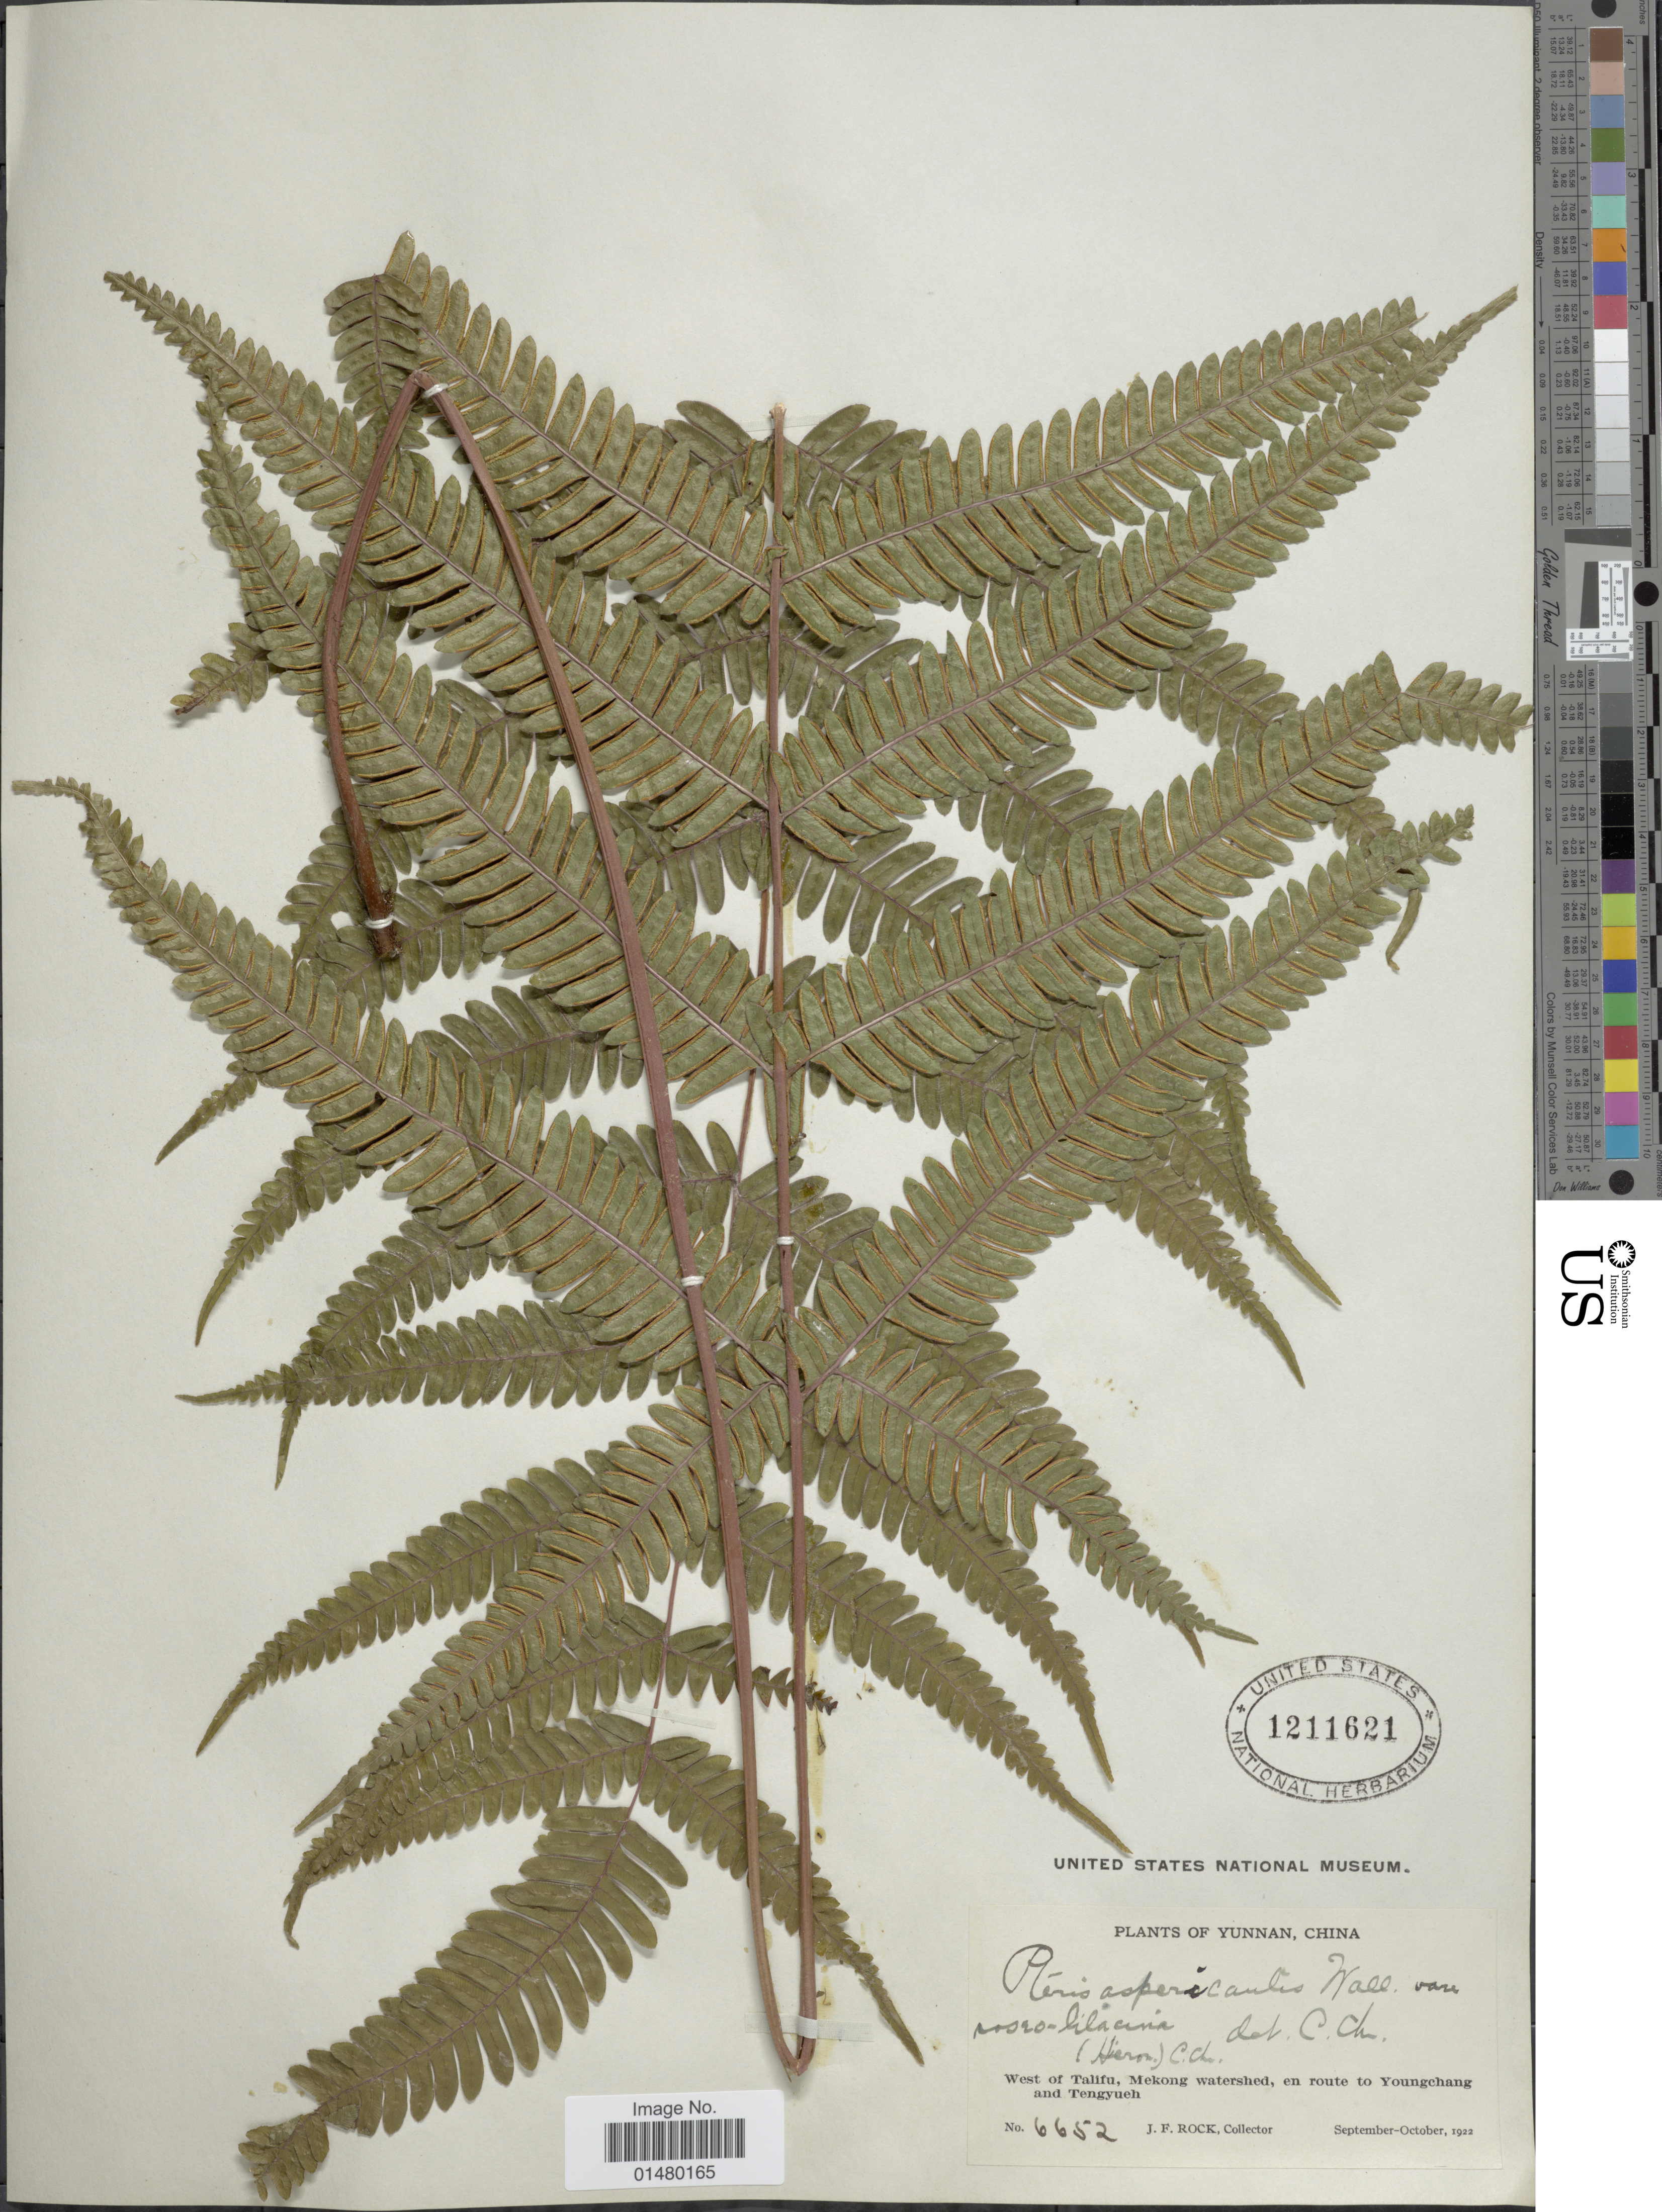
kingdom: Plantae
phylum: Tracheophyta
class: Polypodiopsida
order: Polypodiales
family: Pteridaceae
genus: Pteris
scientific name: Pteris aspericaulis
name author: Wall. ex Hieron.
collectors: J. Rock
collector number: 6652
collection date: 1922-09/1922-10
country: China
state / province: Yunnan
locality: West of Talifu, Mekong watershed, en route to Younchang and Tengyueh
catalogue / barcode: US 1211621